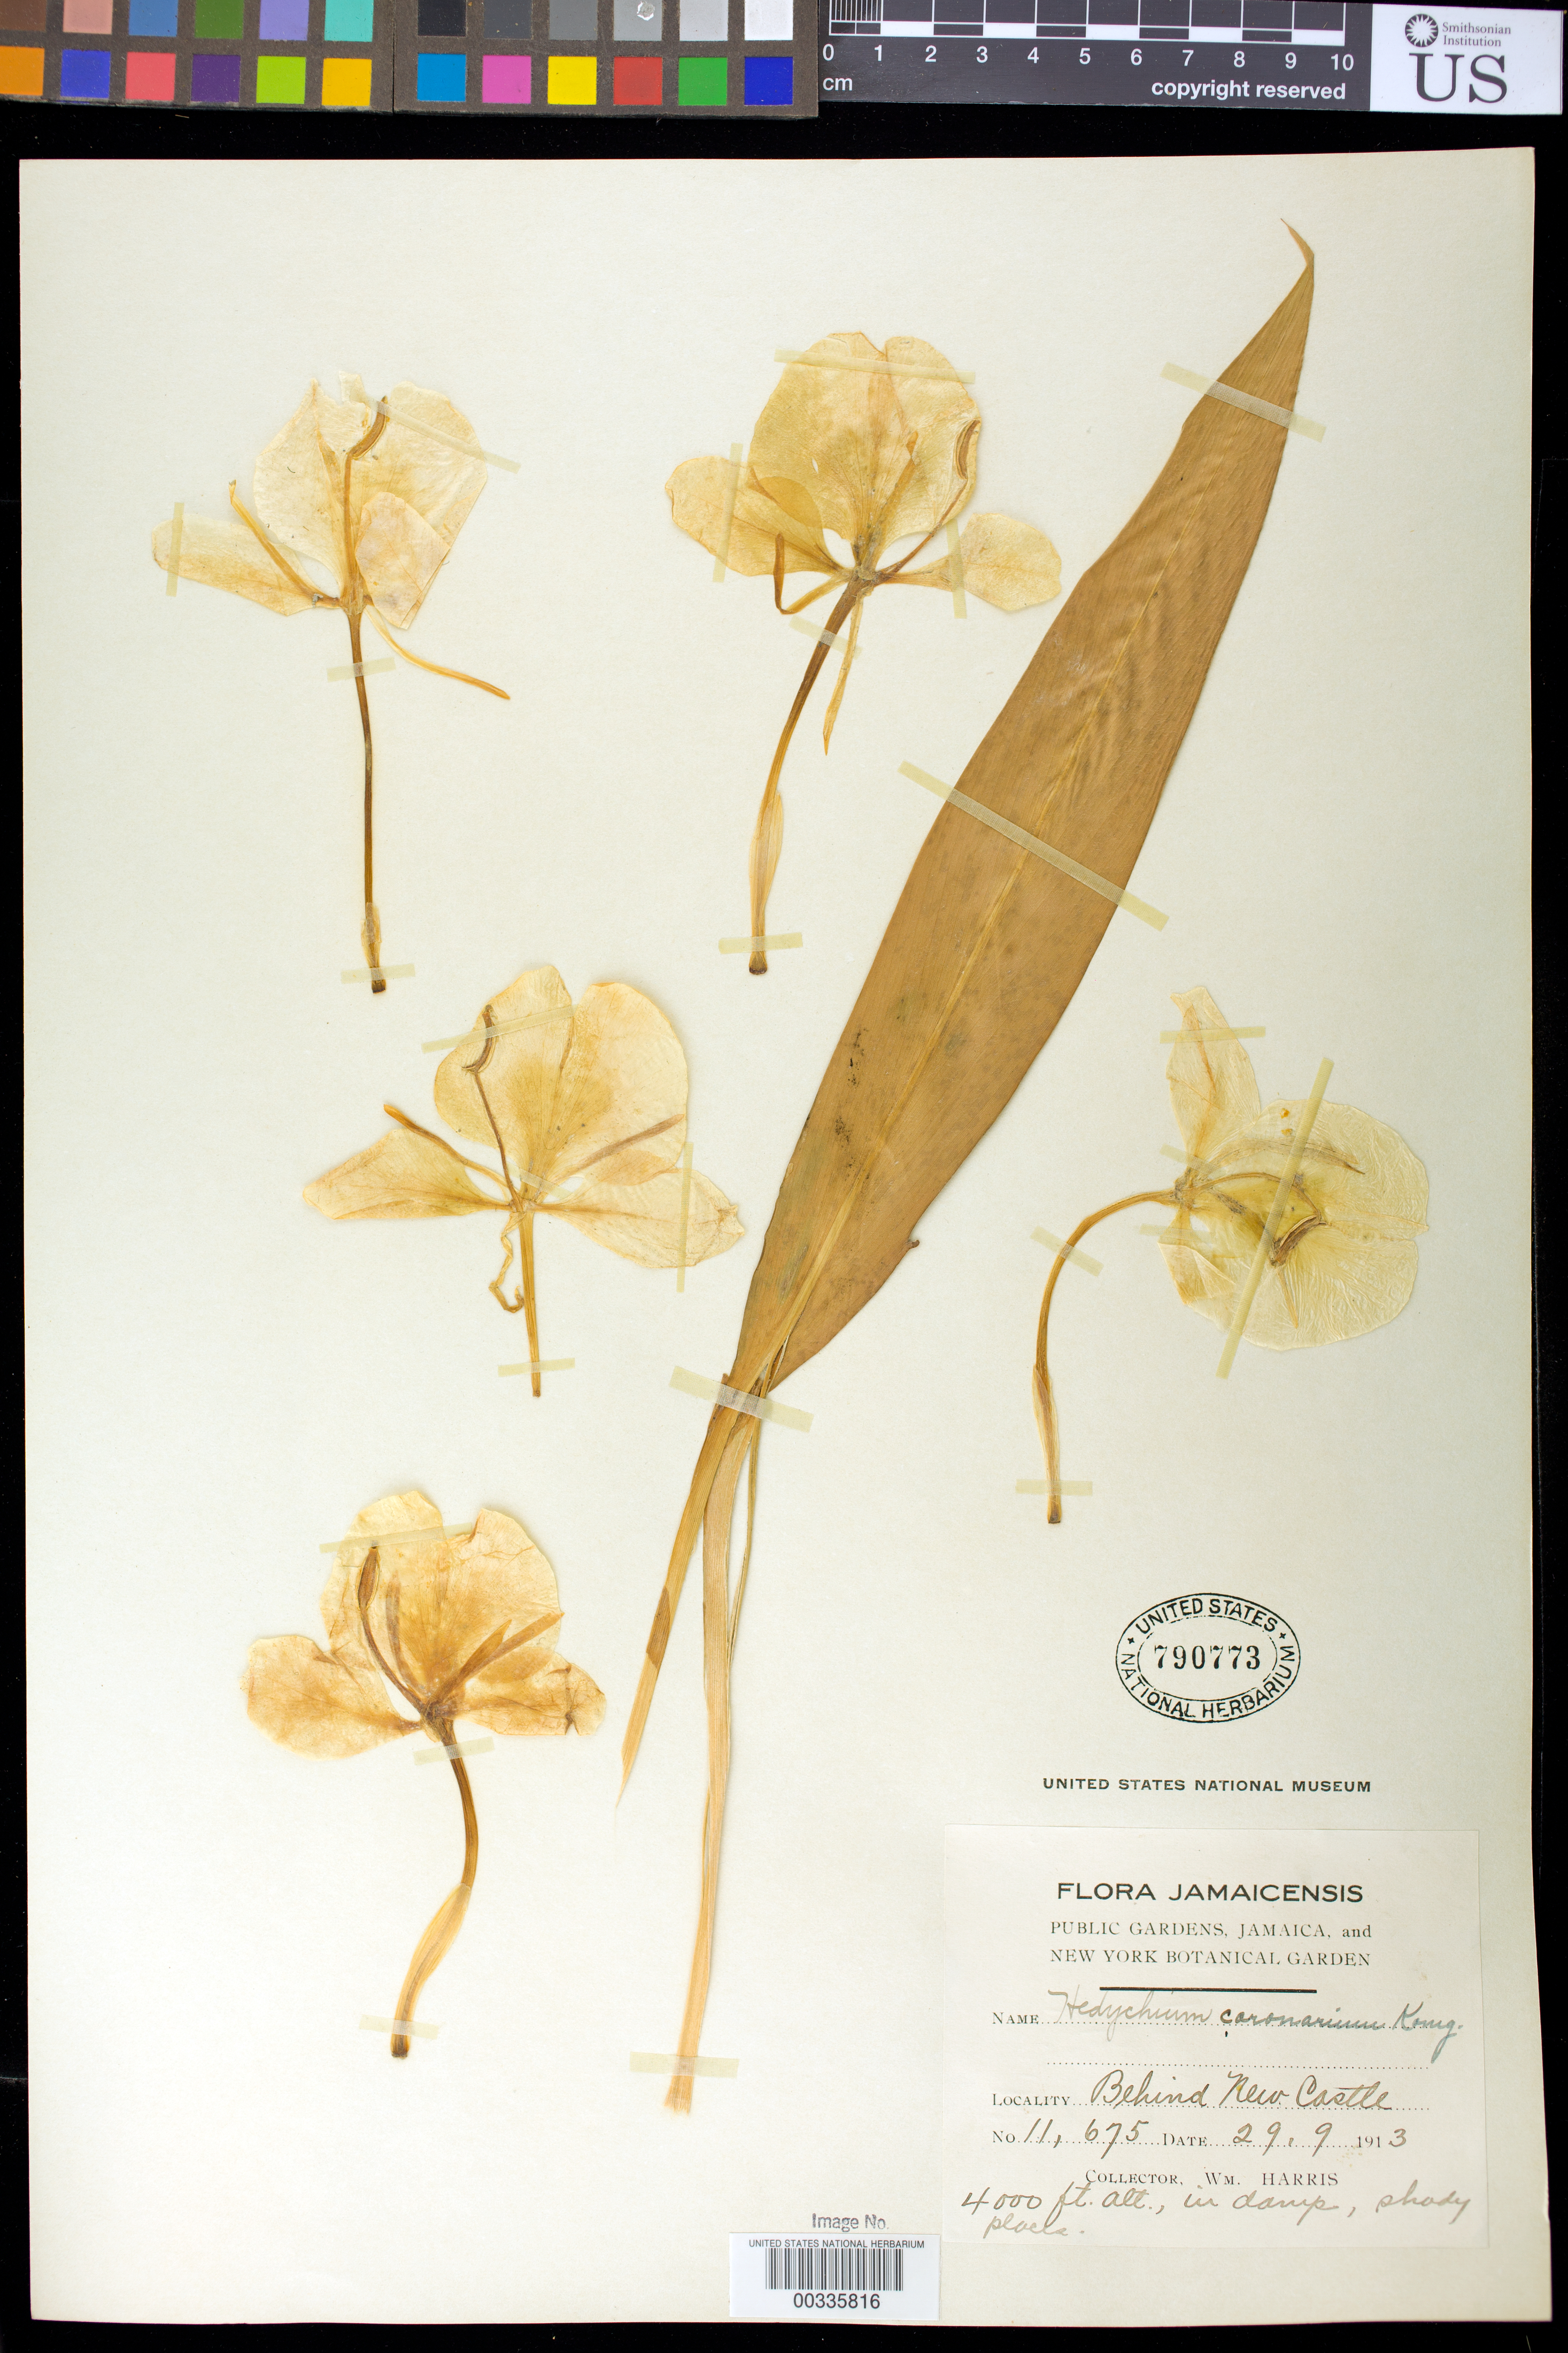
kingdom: Plantae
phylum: Tracheophyta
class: Liliopsida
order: Zingiberales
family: Zingiberaceae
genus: Hedychium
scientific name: Hedychium coronarium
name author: J. Koenig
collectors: W. H. Harris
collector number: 11675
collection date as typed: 29 Sep 1913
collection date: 1913-09-29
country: Jamaica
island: Greater Antilles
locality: Behind new castle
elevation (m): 1219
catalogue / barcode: US 790773